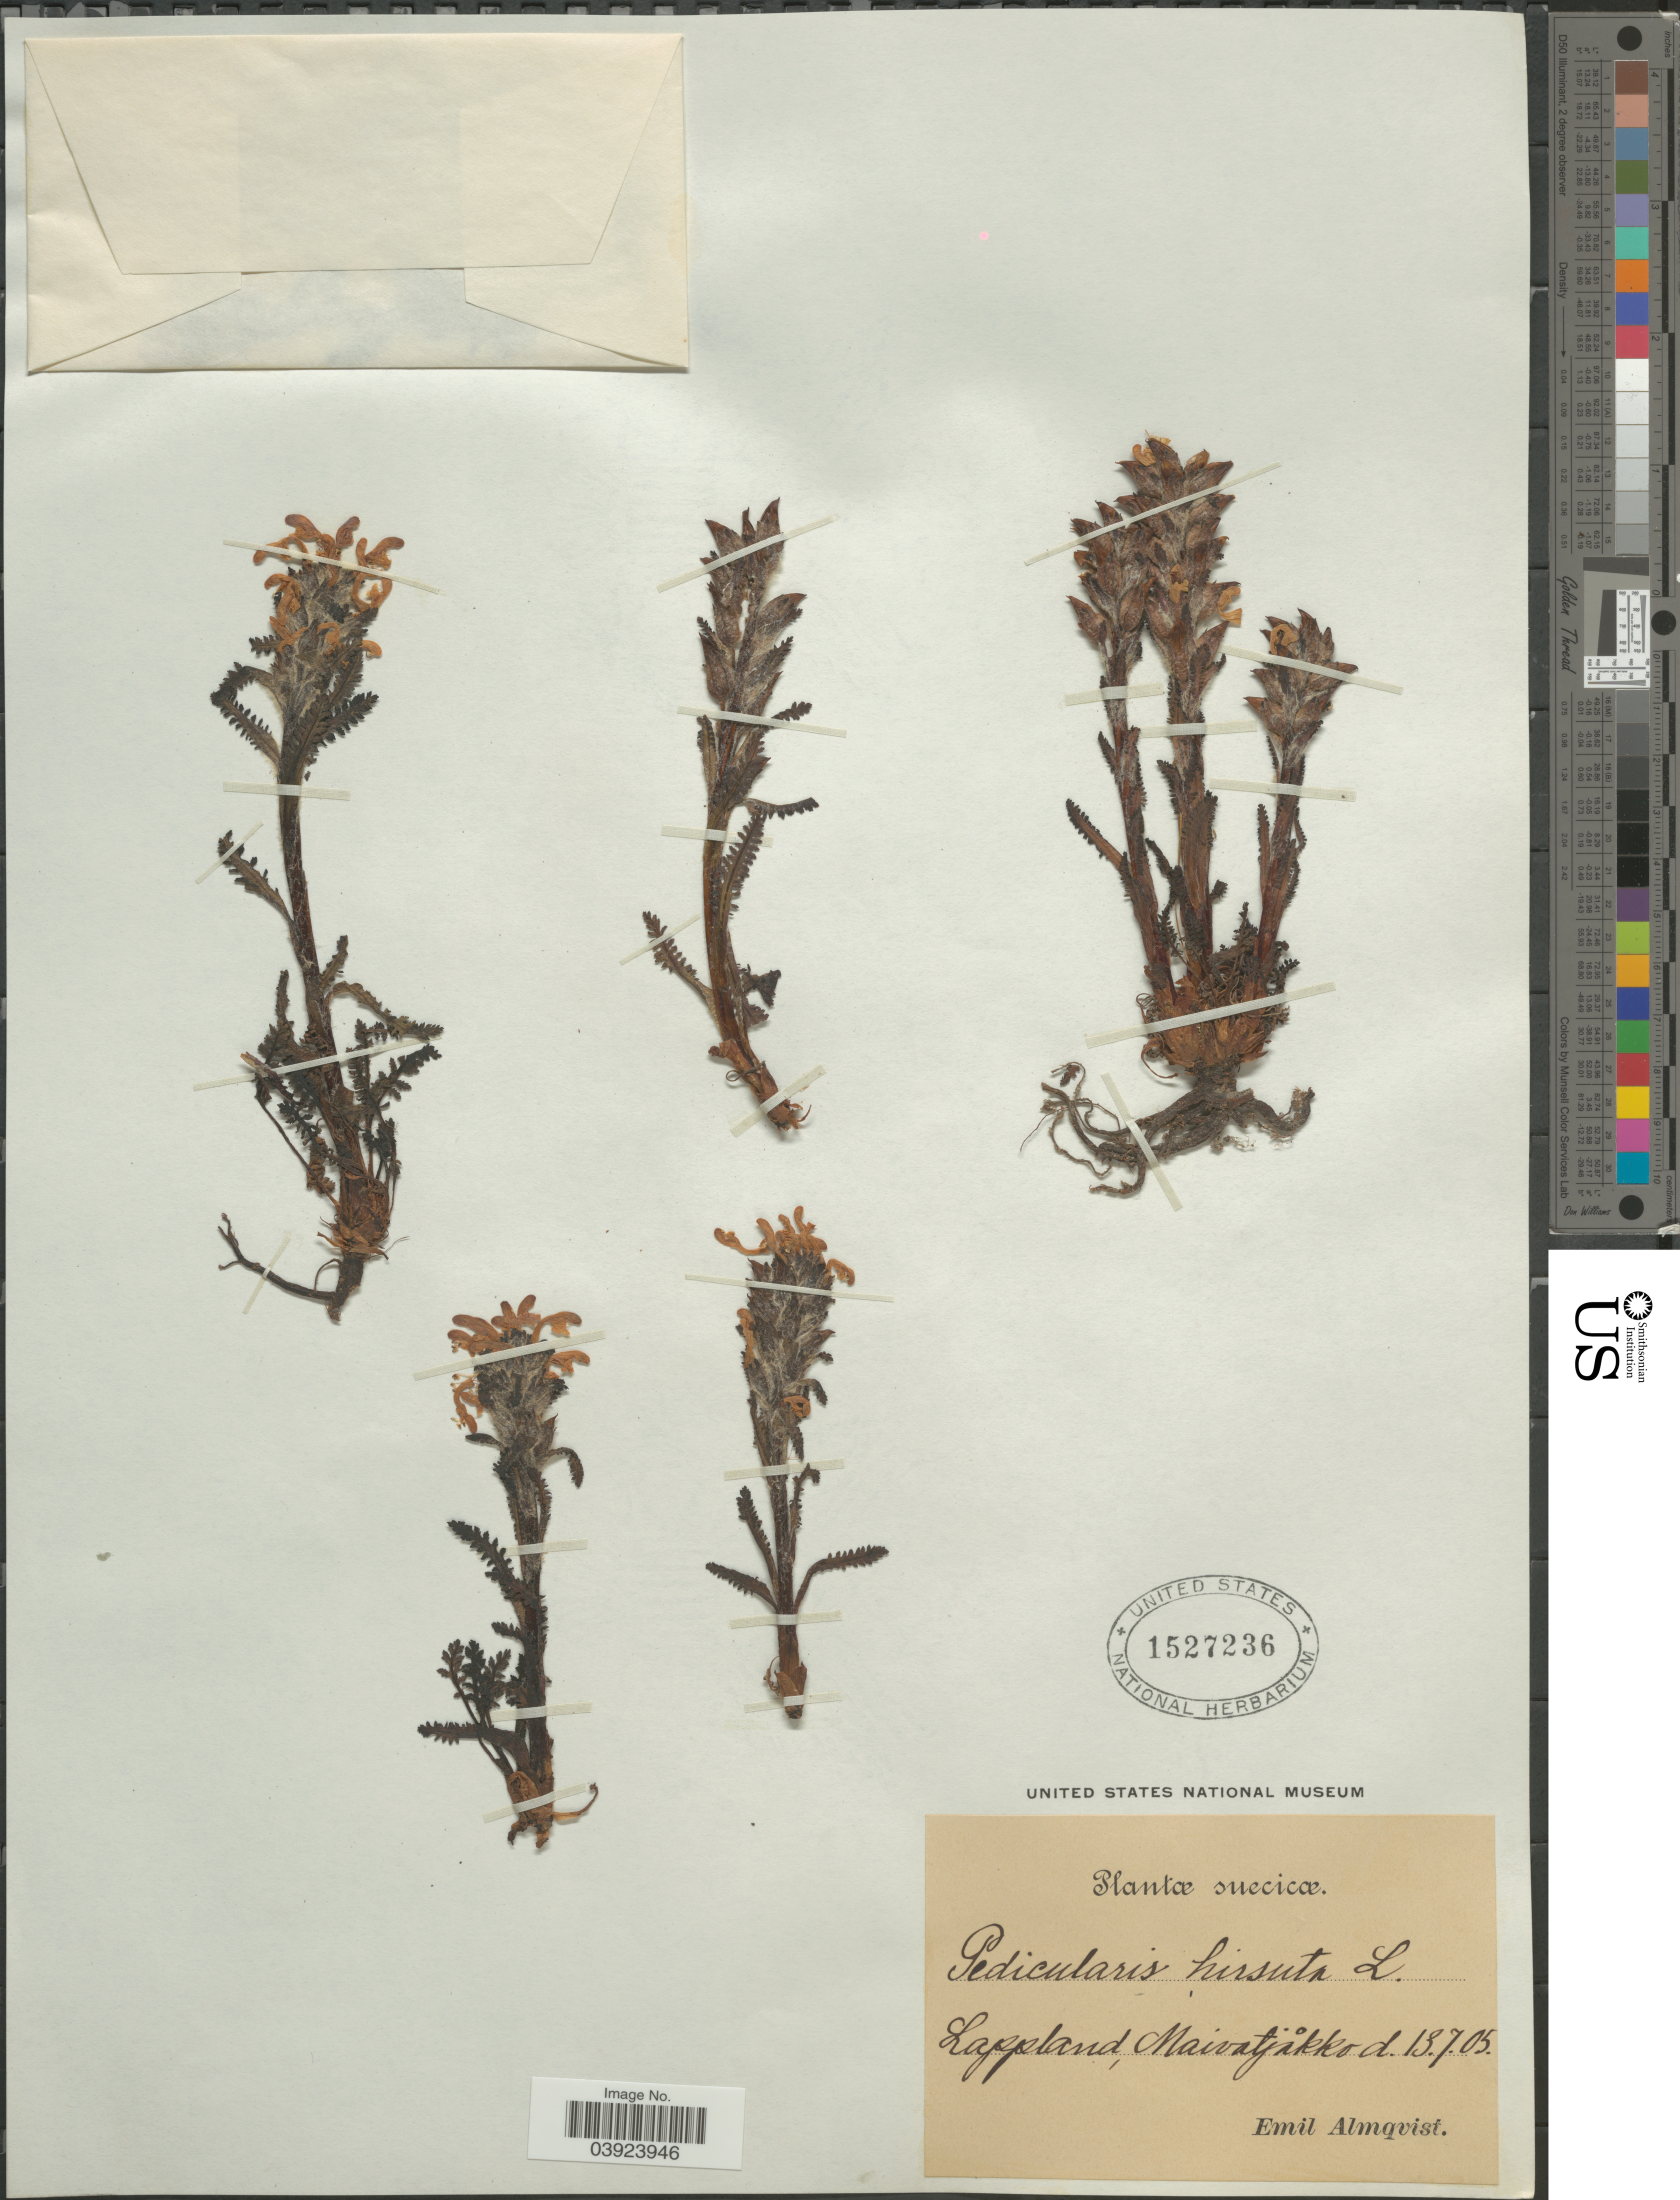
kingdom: Plantae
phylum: Tracheophyta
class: Magnoliopsida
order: Lamiales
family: Orobanchaceae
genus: Pedicularis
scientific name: Pedicularis hirsuta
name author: L.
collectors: E. Almqvist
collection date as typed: Transcribed d/m/y: 13/7/5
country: Sweden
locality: Suecicæ. Lappland, Maivatjåkkod.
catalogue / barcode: US 1527236